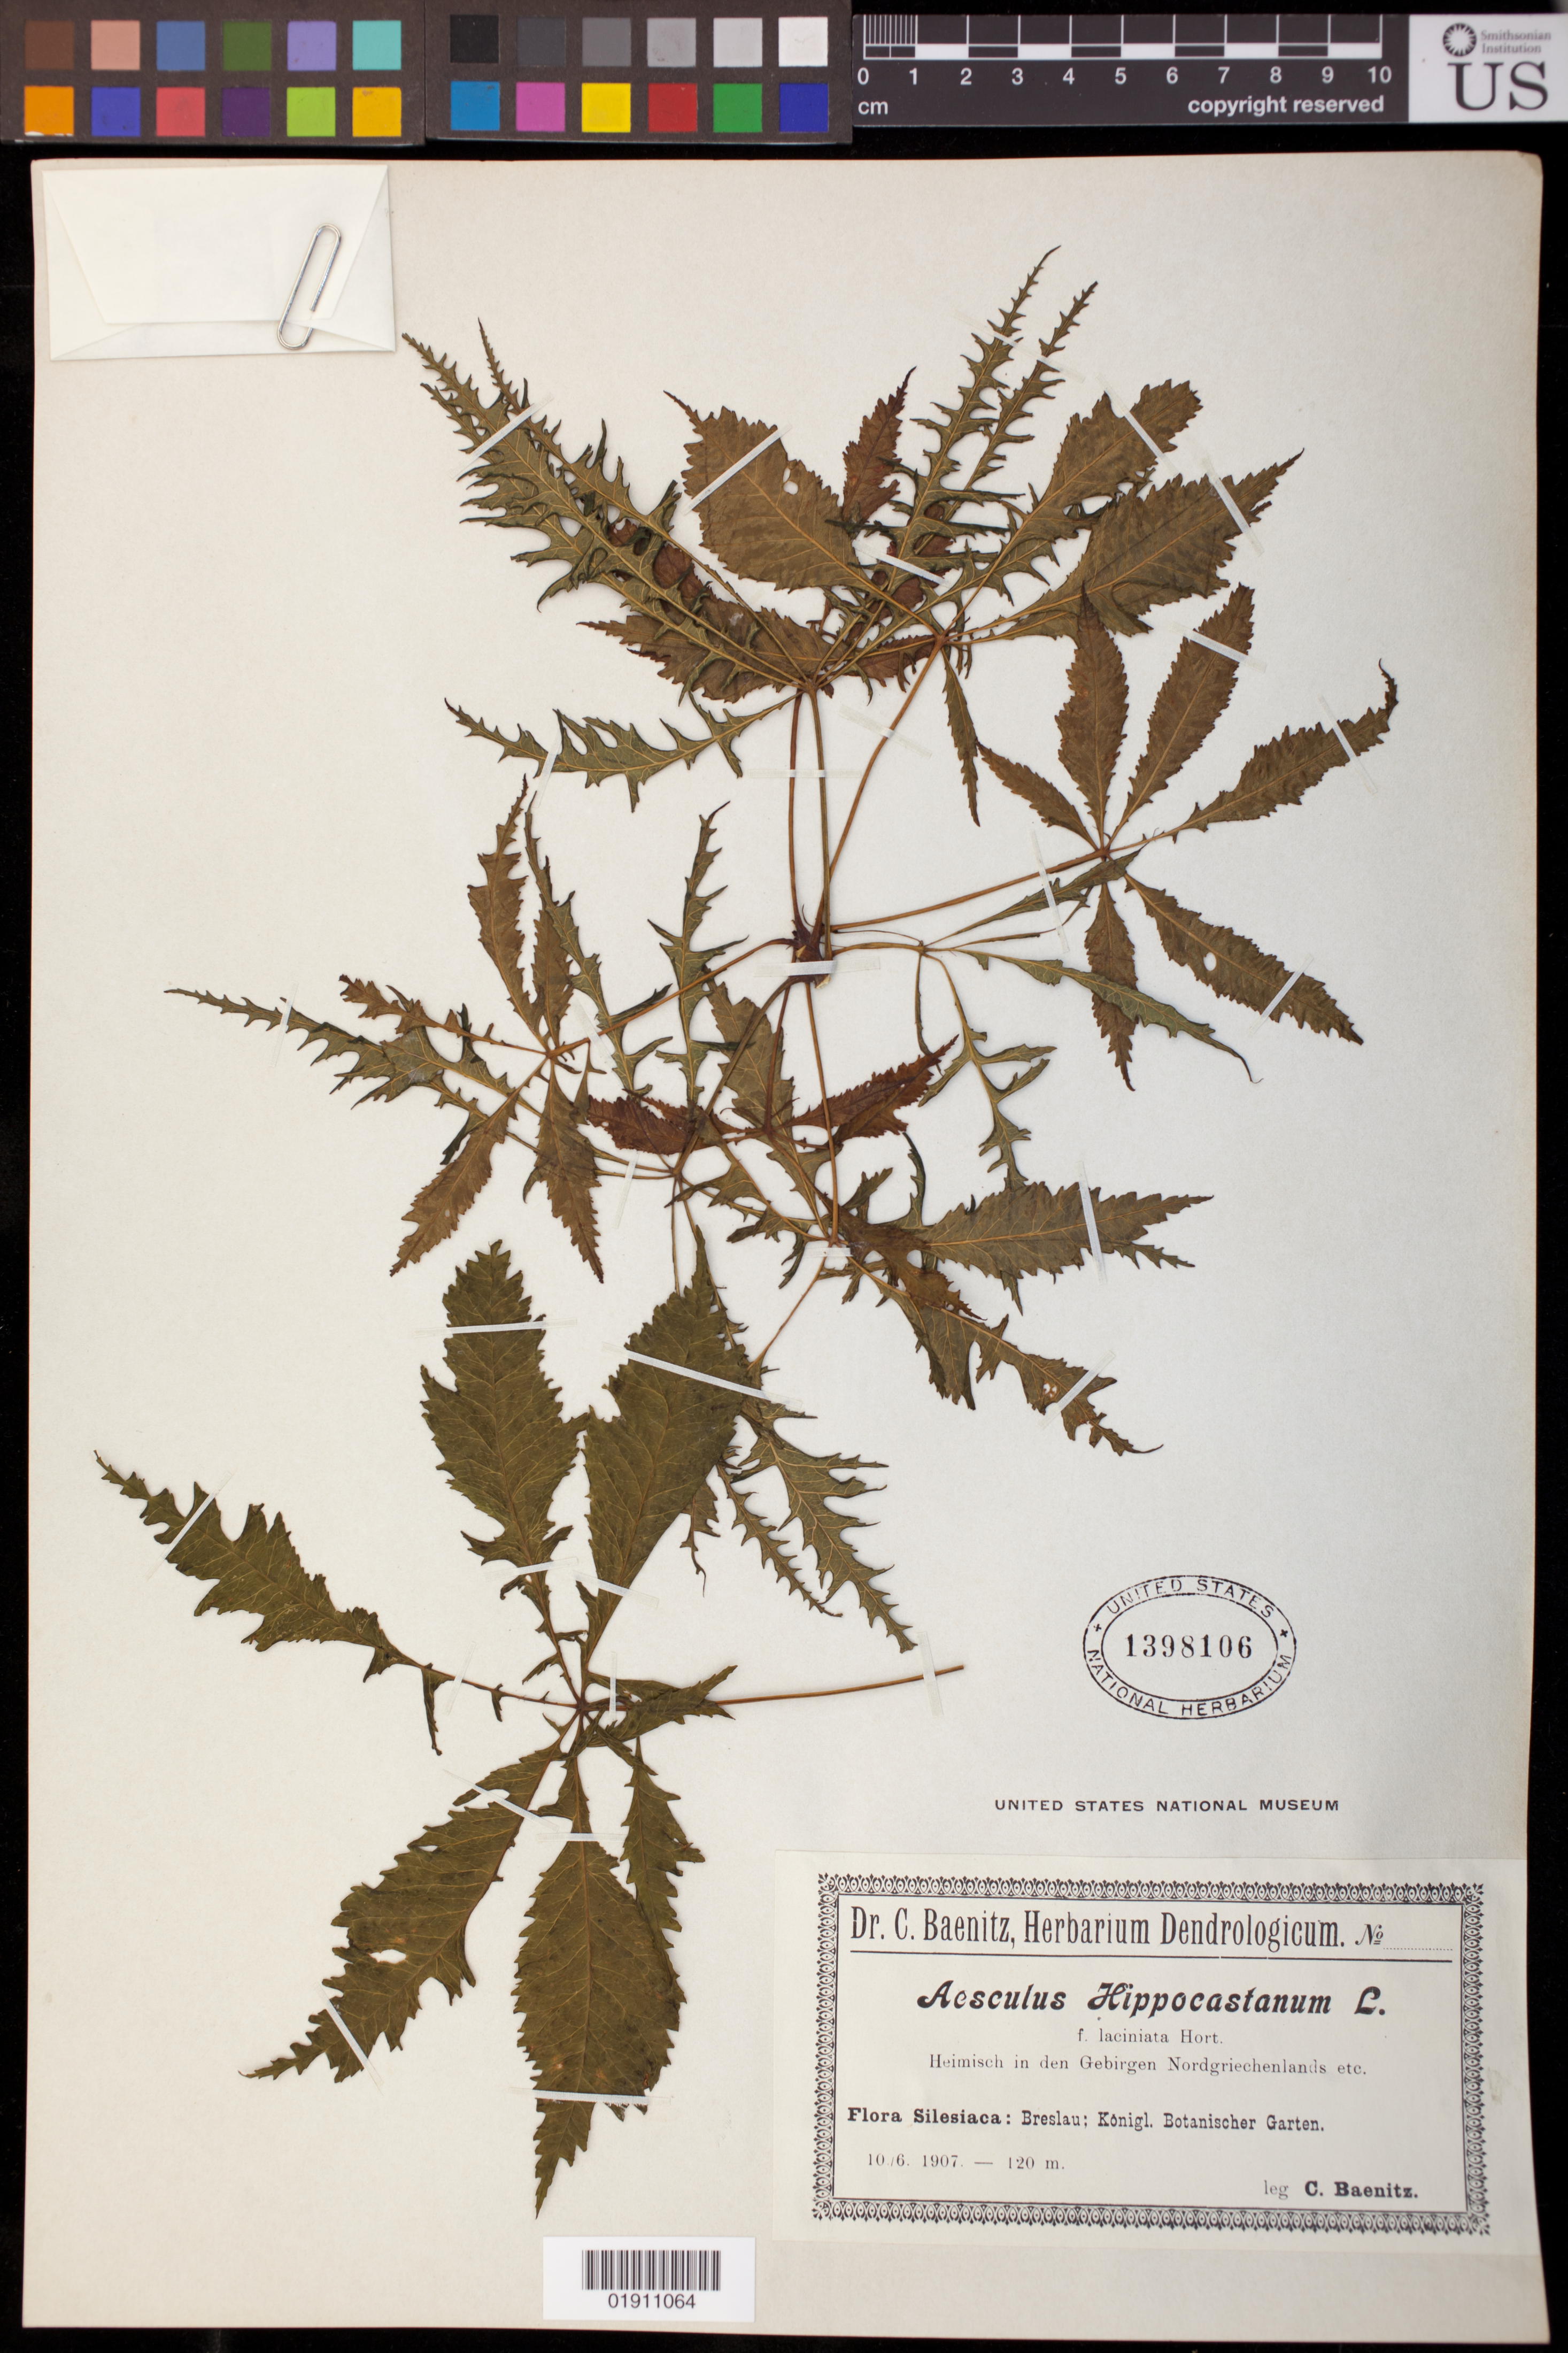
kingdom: Plantae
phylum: Tracheophyta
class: Magnoliopsida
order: Sapindales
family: Sapindaceae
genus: Aesculus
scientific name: Aesculus hippocastanum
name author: L.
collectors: C. G. Baenitz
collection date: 1907-06-10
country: Poland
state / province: Dolnoslaskie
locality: Breslau: Konigl. Botanisher Garten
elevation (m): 120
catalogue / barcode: US 1398106